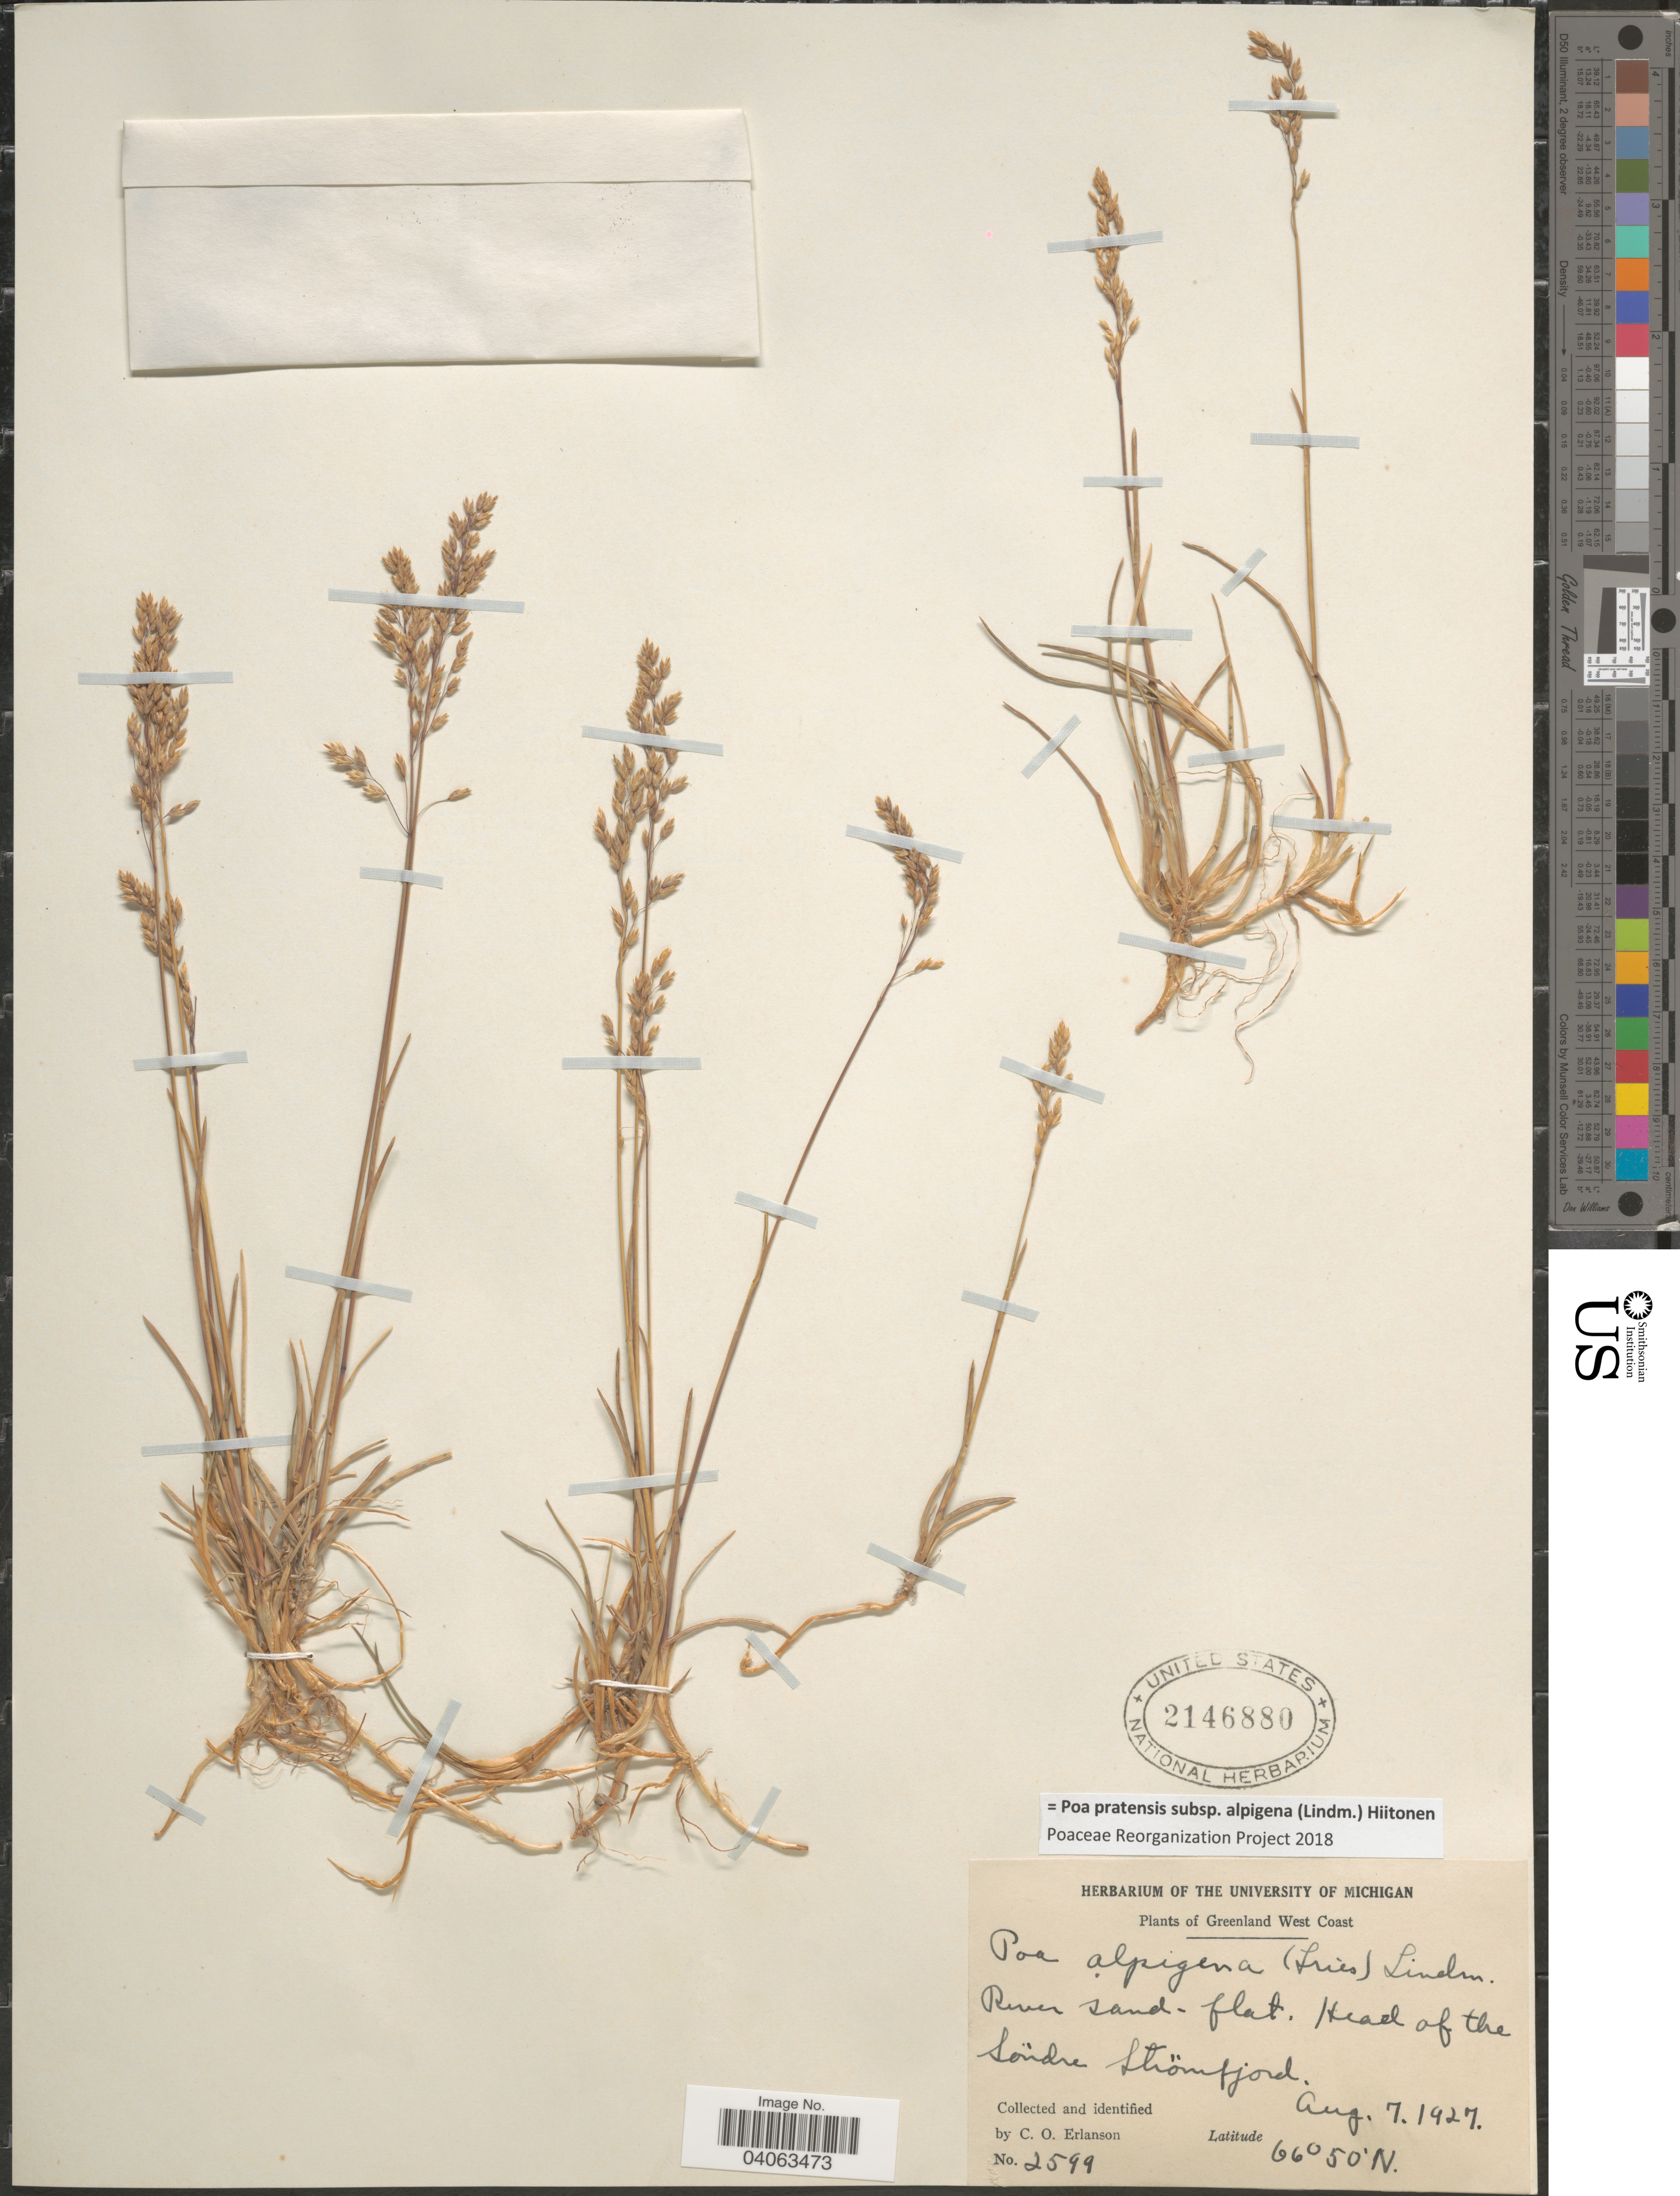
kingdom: Plantae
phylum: Tracheophyta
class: Liliopsida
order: Poales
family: Poaceae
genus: Poa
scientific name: Poa pratensis subsp. alpigena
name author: (Lindm.) Hiitonen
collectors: C. O. Erlanson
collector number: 2599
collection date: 1927-08-07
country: Greenland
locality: Greenland West Coast. Head of the Söndre Strömfjord.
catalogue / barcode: US 2146880